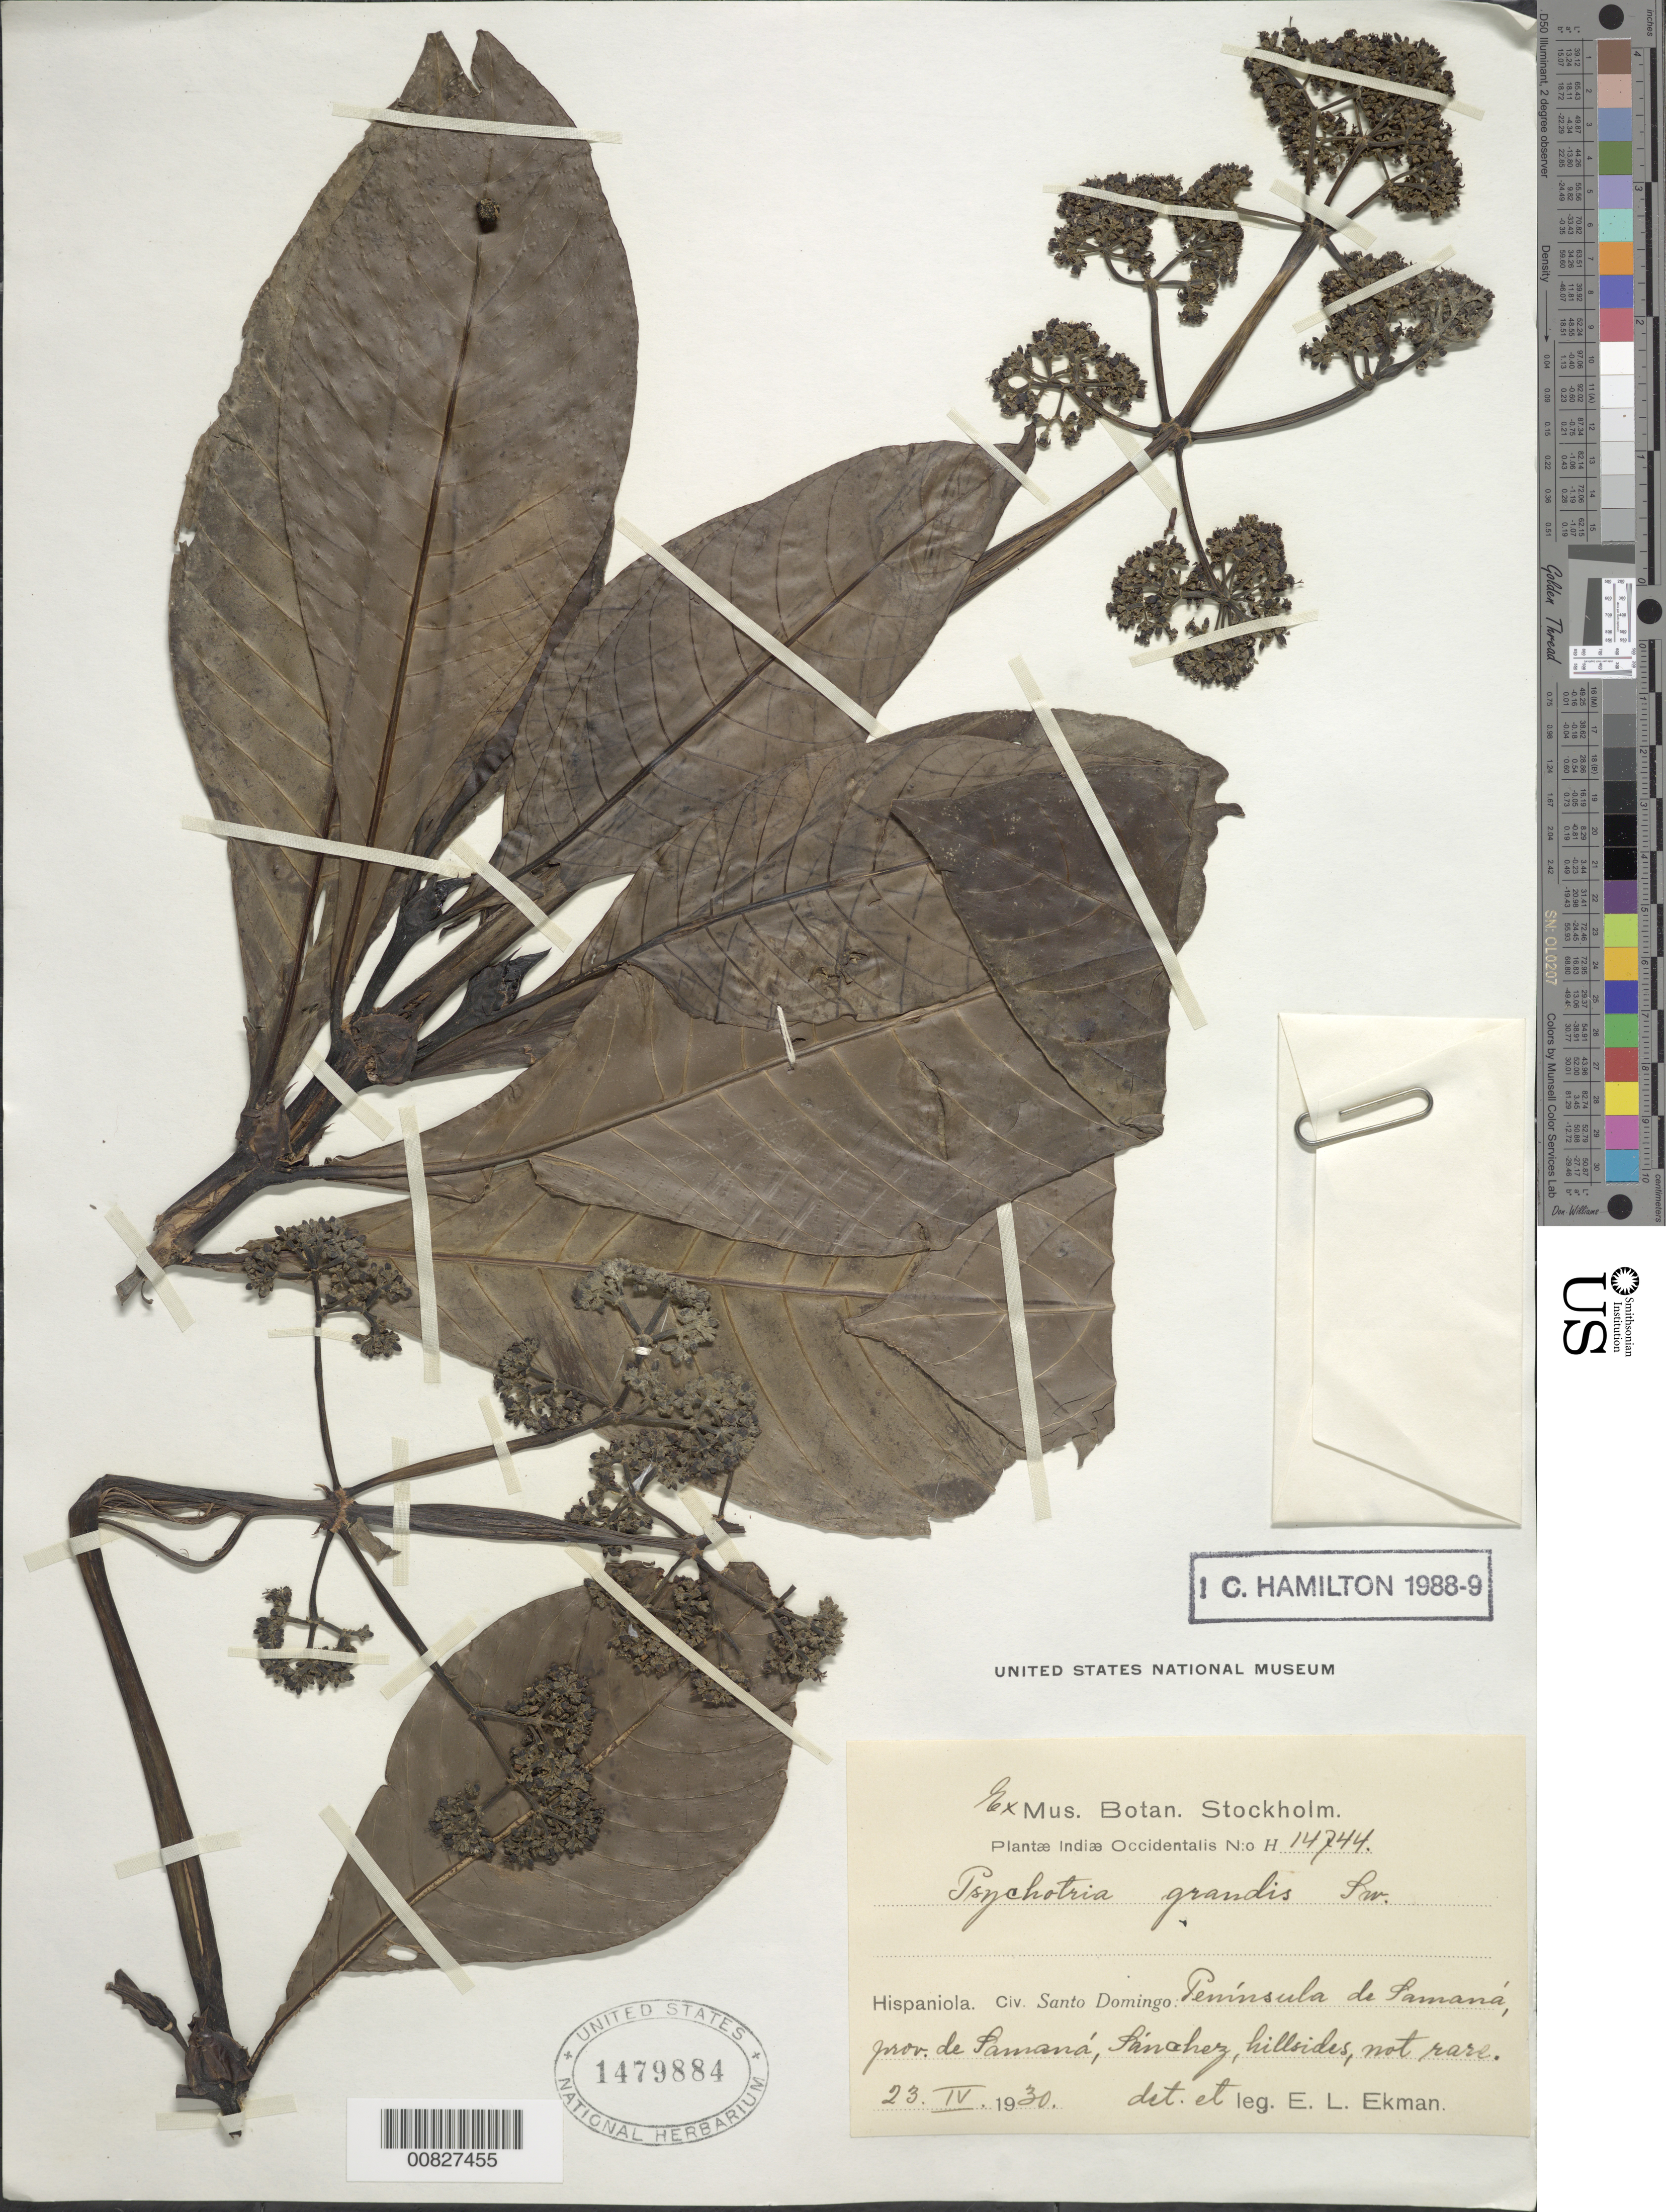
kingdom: Plantae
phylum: Tracheophyta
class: Magnoliopsida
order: Gentianales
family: Rubiaceae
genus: Psychotria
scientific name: Psychotria grandis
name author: Sw.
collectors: E. L. Ekman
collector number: H 14744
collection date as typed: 23 Apr 1930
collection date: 1930-04-23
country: Dominican Republic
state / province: Samana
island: Hispaniola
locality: Península de Samaná, Sánchez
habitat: Hillsides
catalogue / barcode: US 1479884